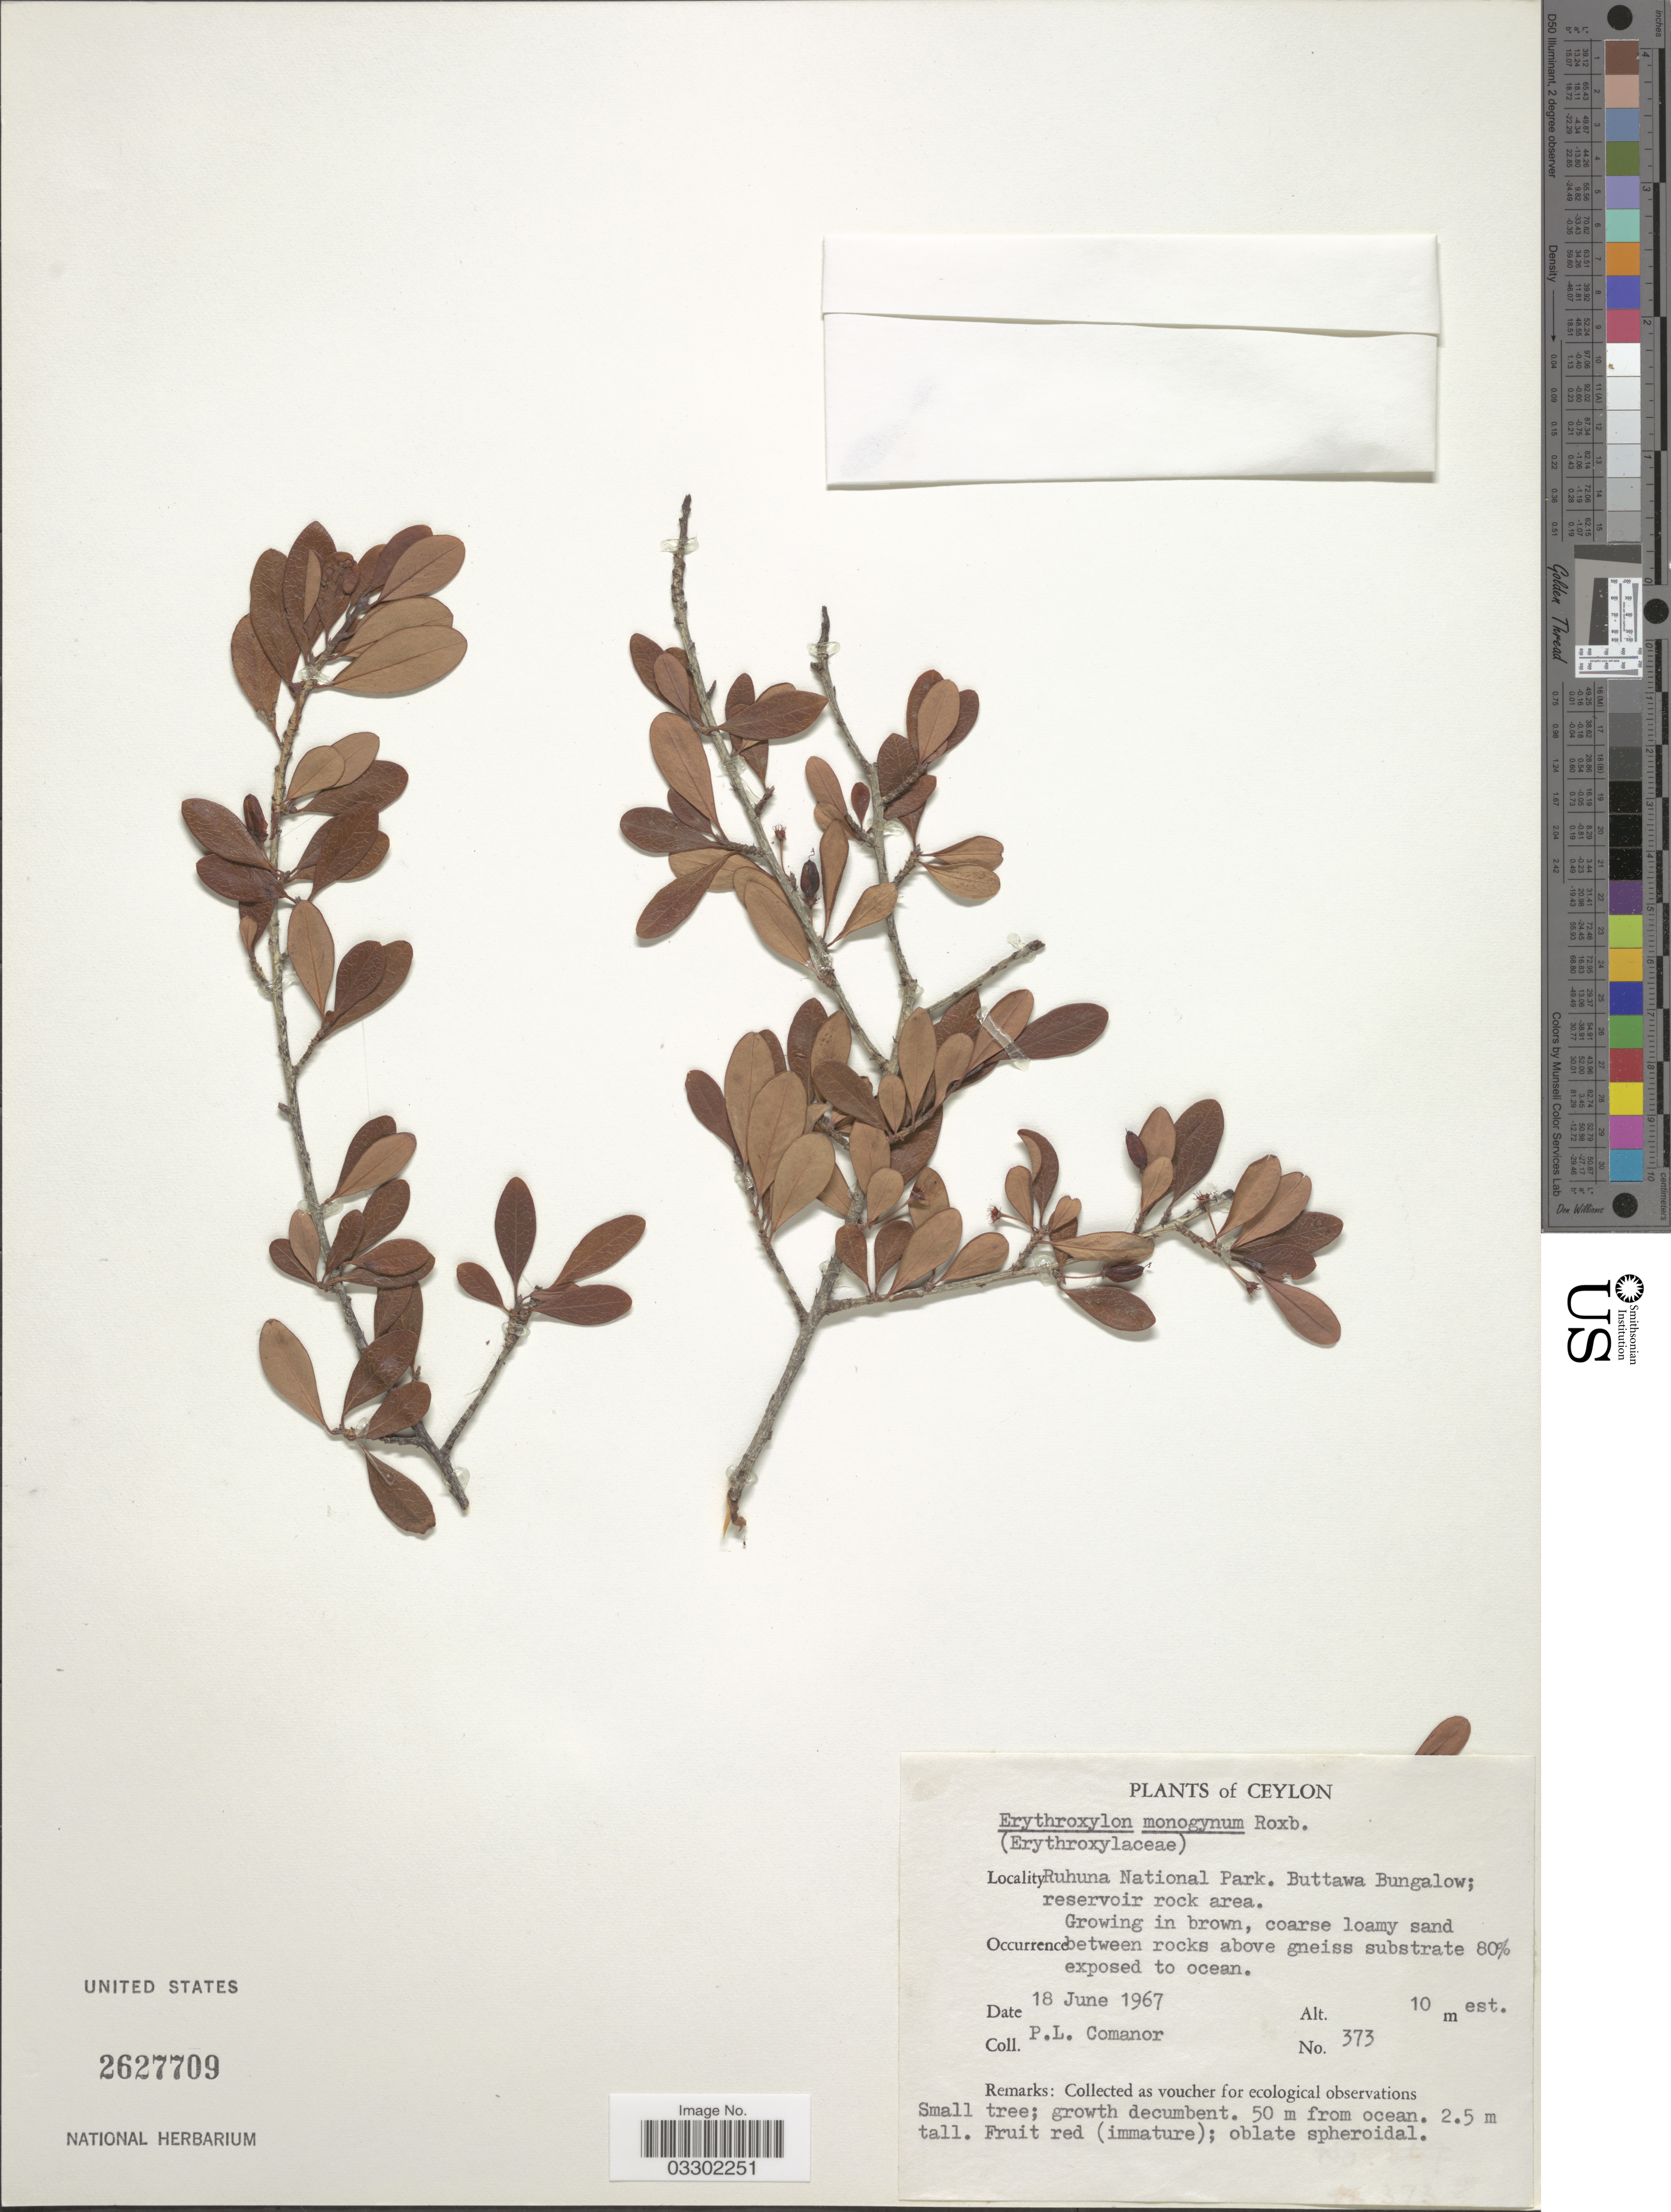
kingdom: Plantae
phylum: Tracheophyta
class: Magnoliopsida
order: Malpighiales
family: Erythroxylaceae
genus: Erythroxylum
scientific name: Erythroxylum monogynum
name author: Roxb.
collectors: P. Comanor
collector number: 373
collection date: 1967-06-18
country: Sri Lanka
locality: Ceylon, Ruhuna National Park. Buttawa Bungalow.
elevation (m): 10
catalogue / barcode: US 2627709